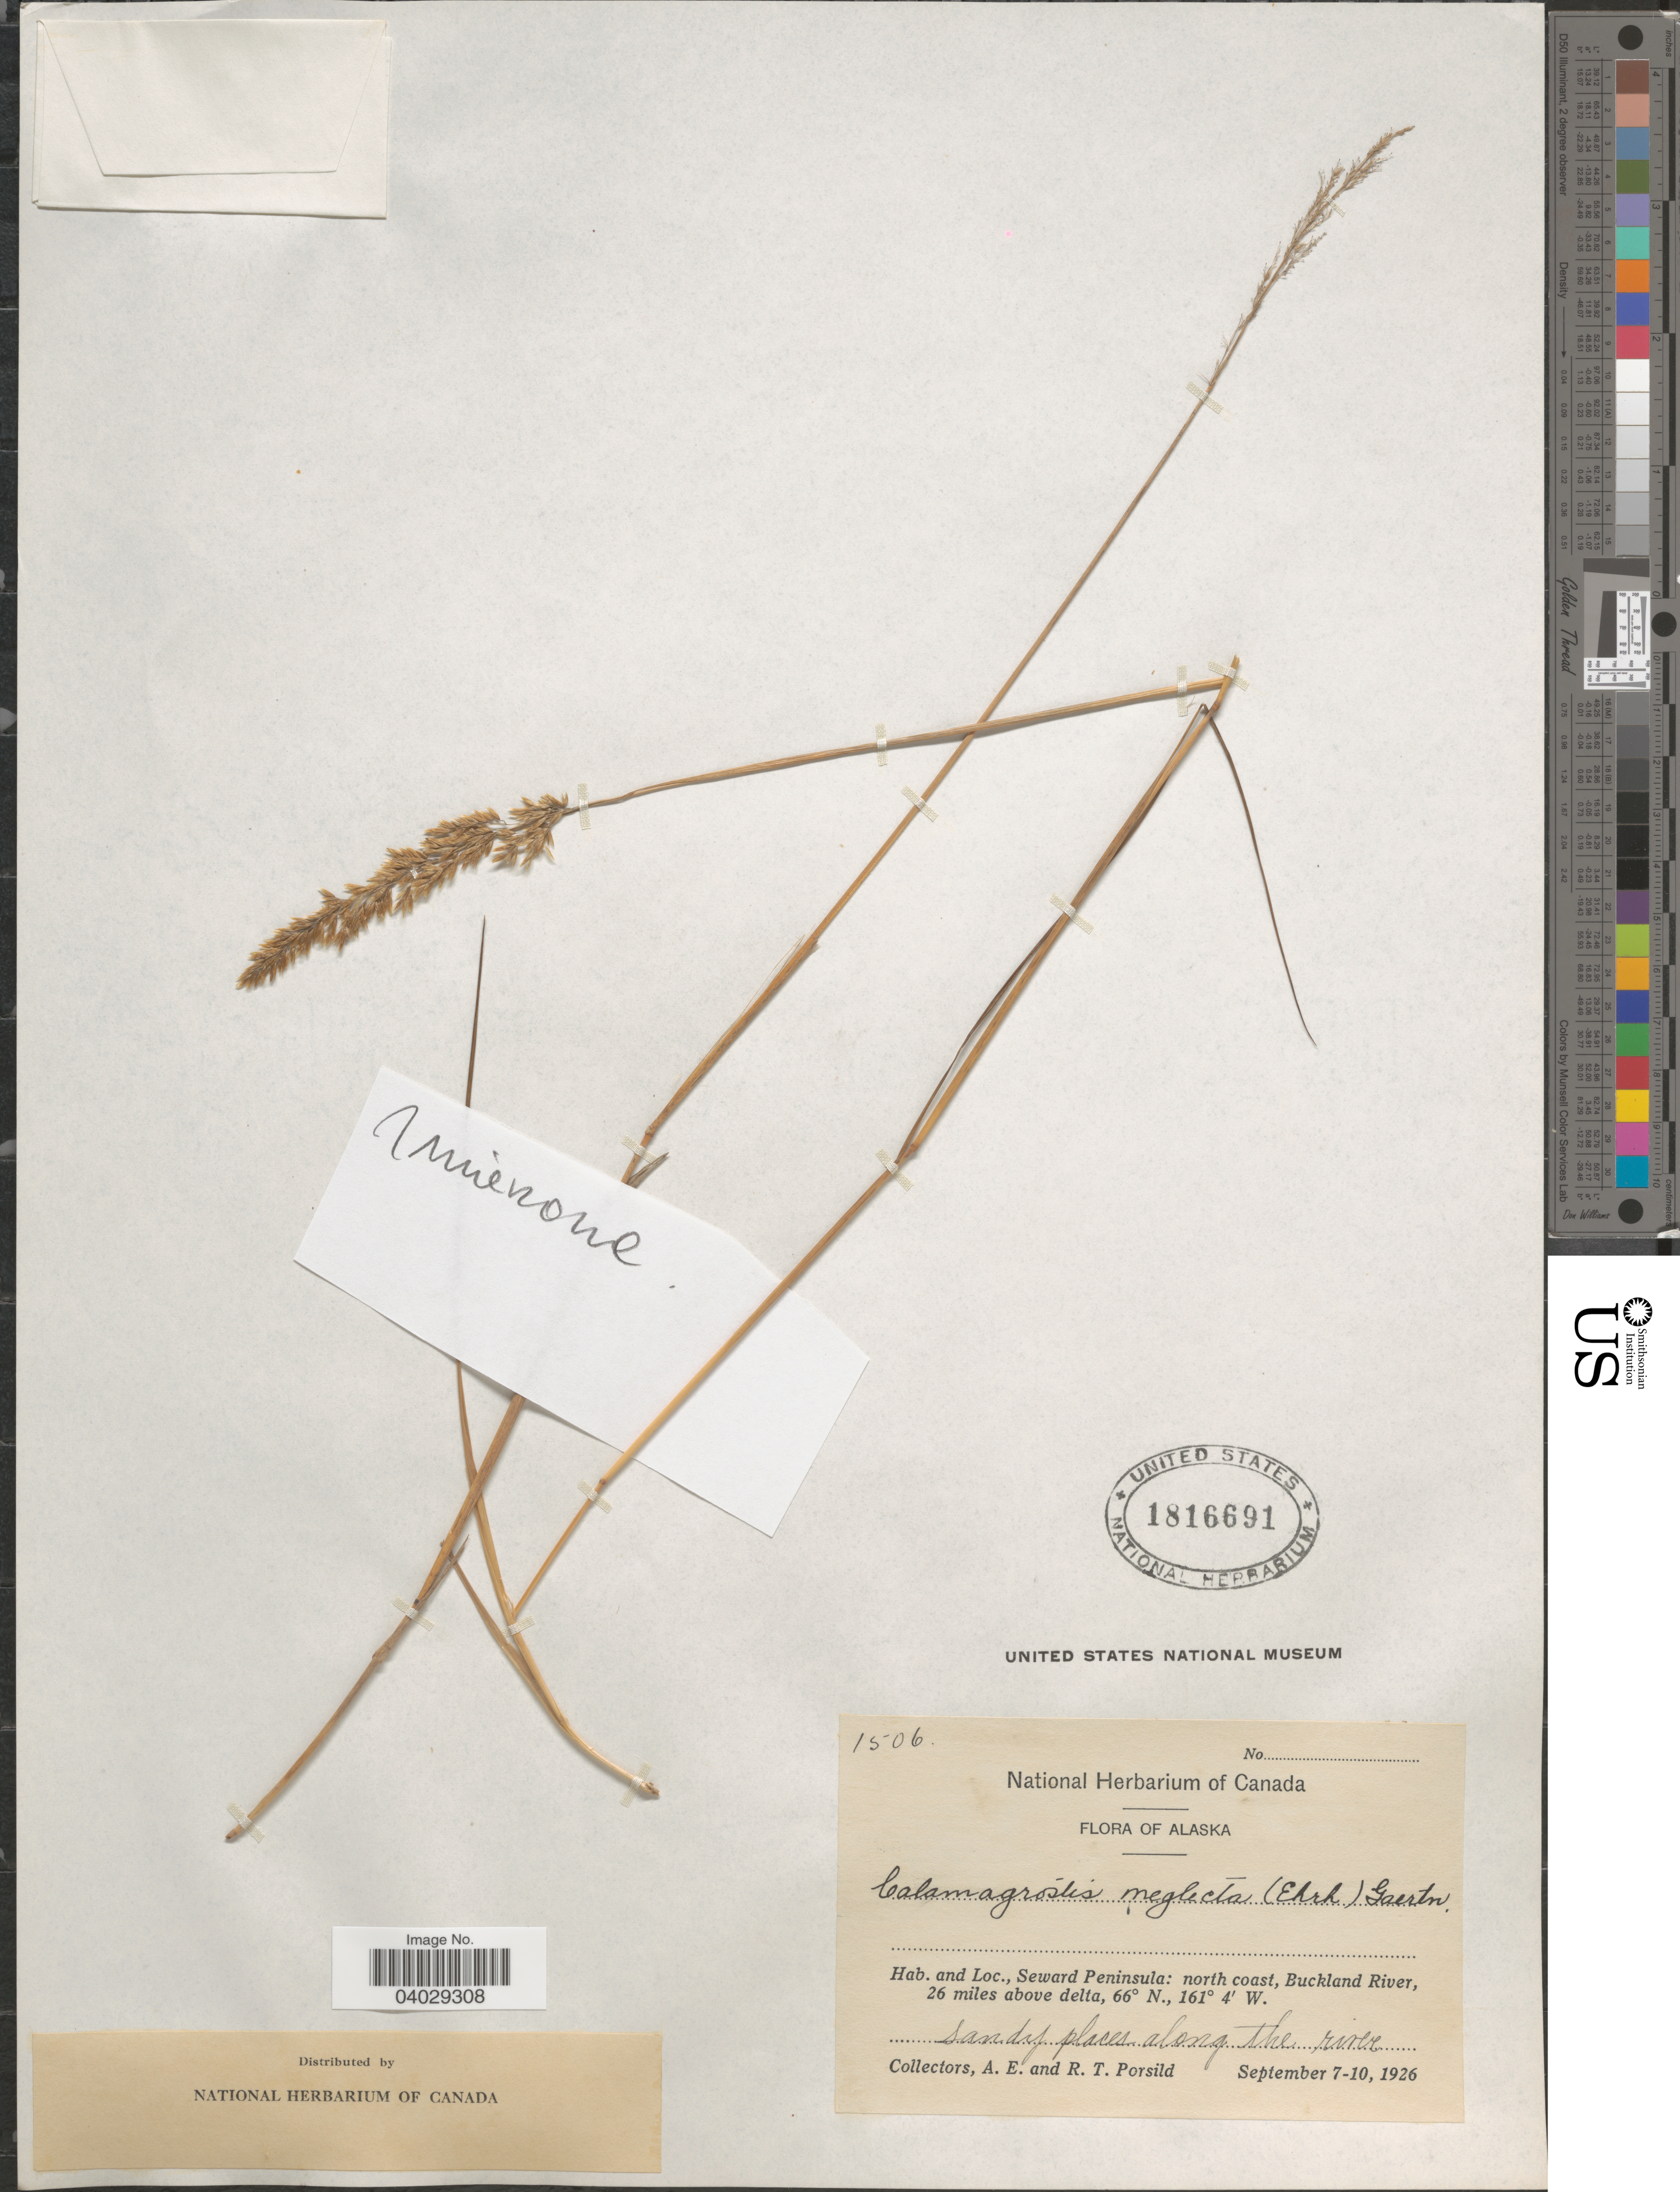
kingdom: Plantae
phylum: Tracheophyta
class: Liliopsida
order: Poales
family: Poaceae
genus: Calamagrostis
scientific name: Calamagrostis neglecta (Ehrh.) Gaertner et al.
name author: (Ehrhart) G. Gaertn. et al.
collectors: A. E. Porsild & R. T. Porsild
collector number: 1506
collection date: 1926-09-07/1926-09-10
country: United States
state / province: Alaska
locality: Seward Peninsula: north coast, Buckland River, 26 miles above delta.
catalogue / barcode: US 1816691